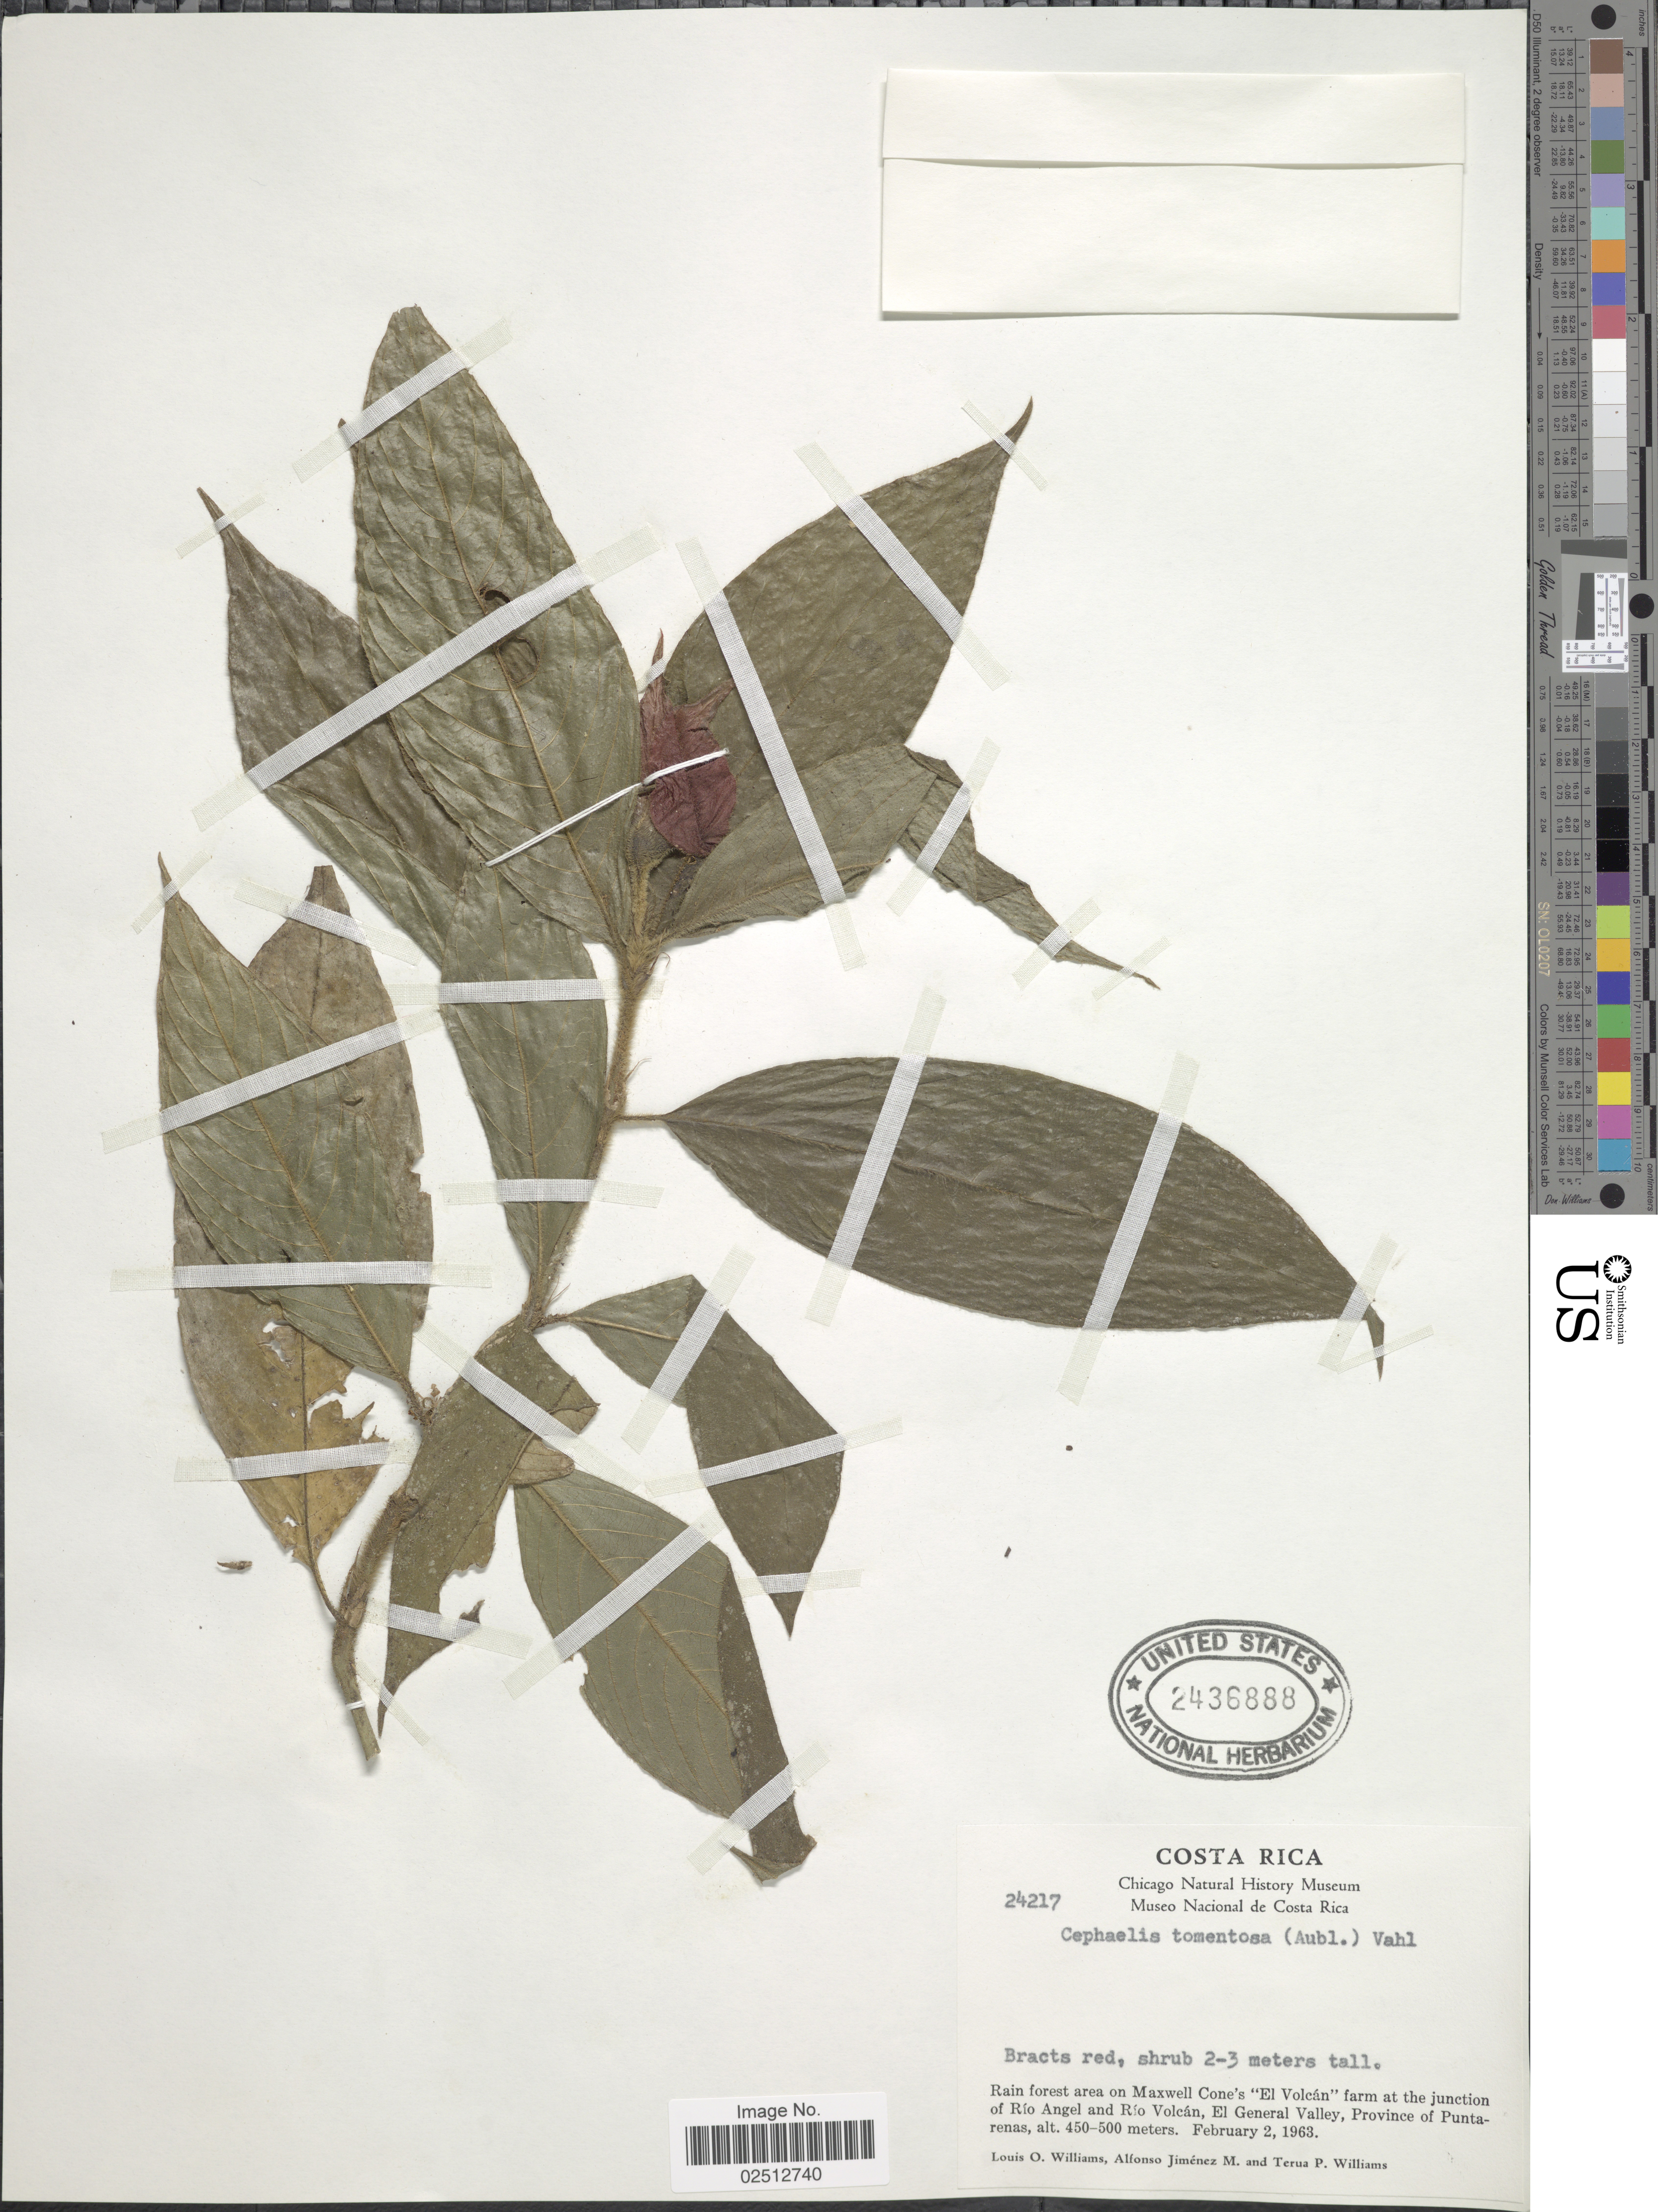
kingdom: Plantae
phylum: Tracheophyta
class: Magnoliopsida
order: Gentianales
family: Rubiaceae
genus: Psychotria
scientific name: Psychotria poeppigiana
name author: Müll. Arg.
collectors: L. O. Williams, A. Jimenez M. & T. P. Williams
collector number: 24217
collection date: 1963-02-02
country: Costa Rica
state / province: Puntarenas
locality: Rain forest area on Maxwell Cone's "El Volcan" farm at the junction of Rio Angel and Rio Volcan, El General Valley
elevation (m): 450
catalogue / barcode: US 2436888